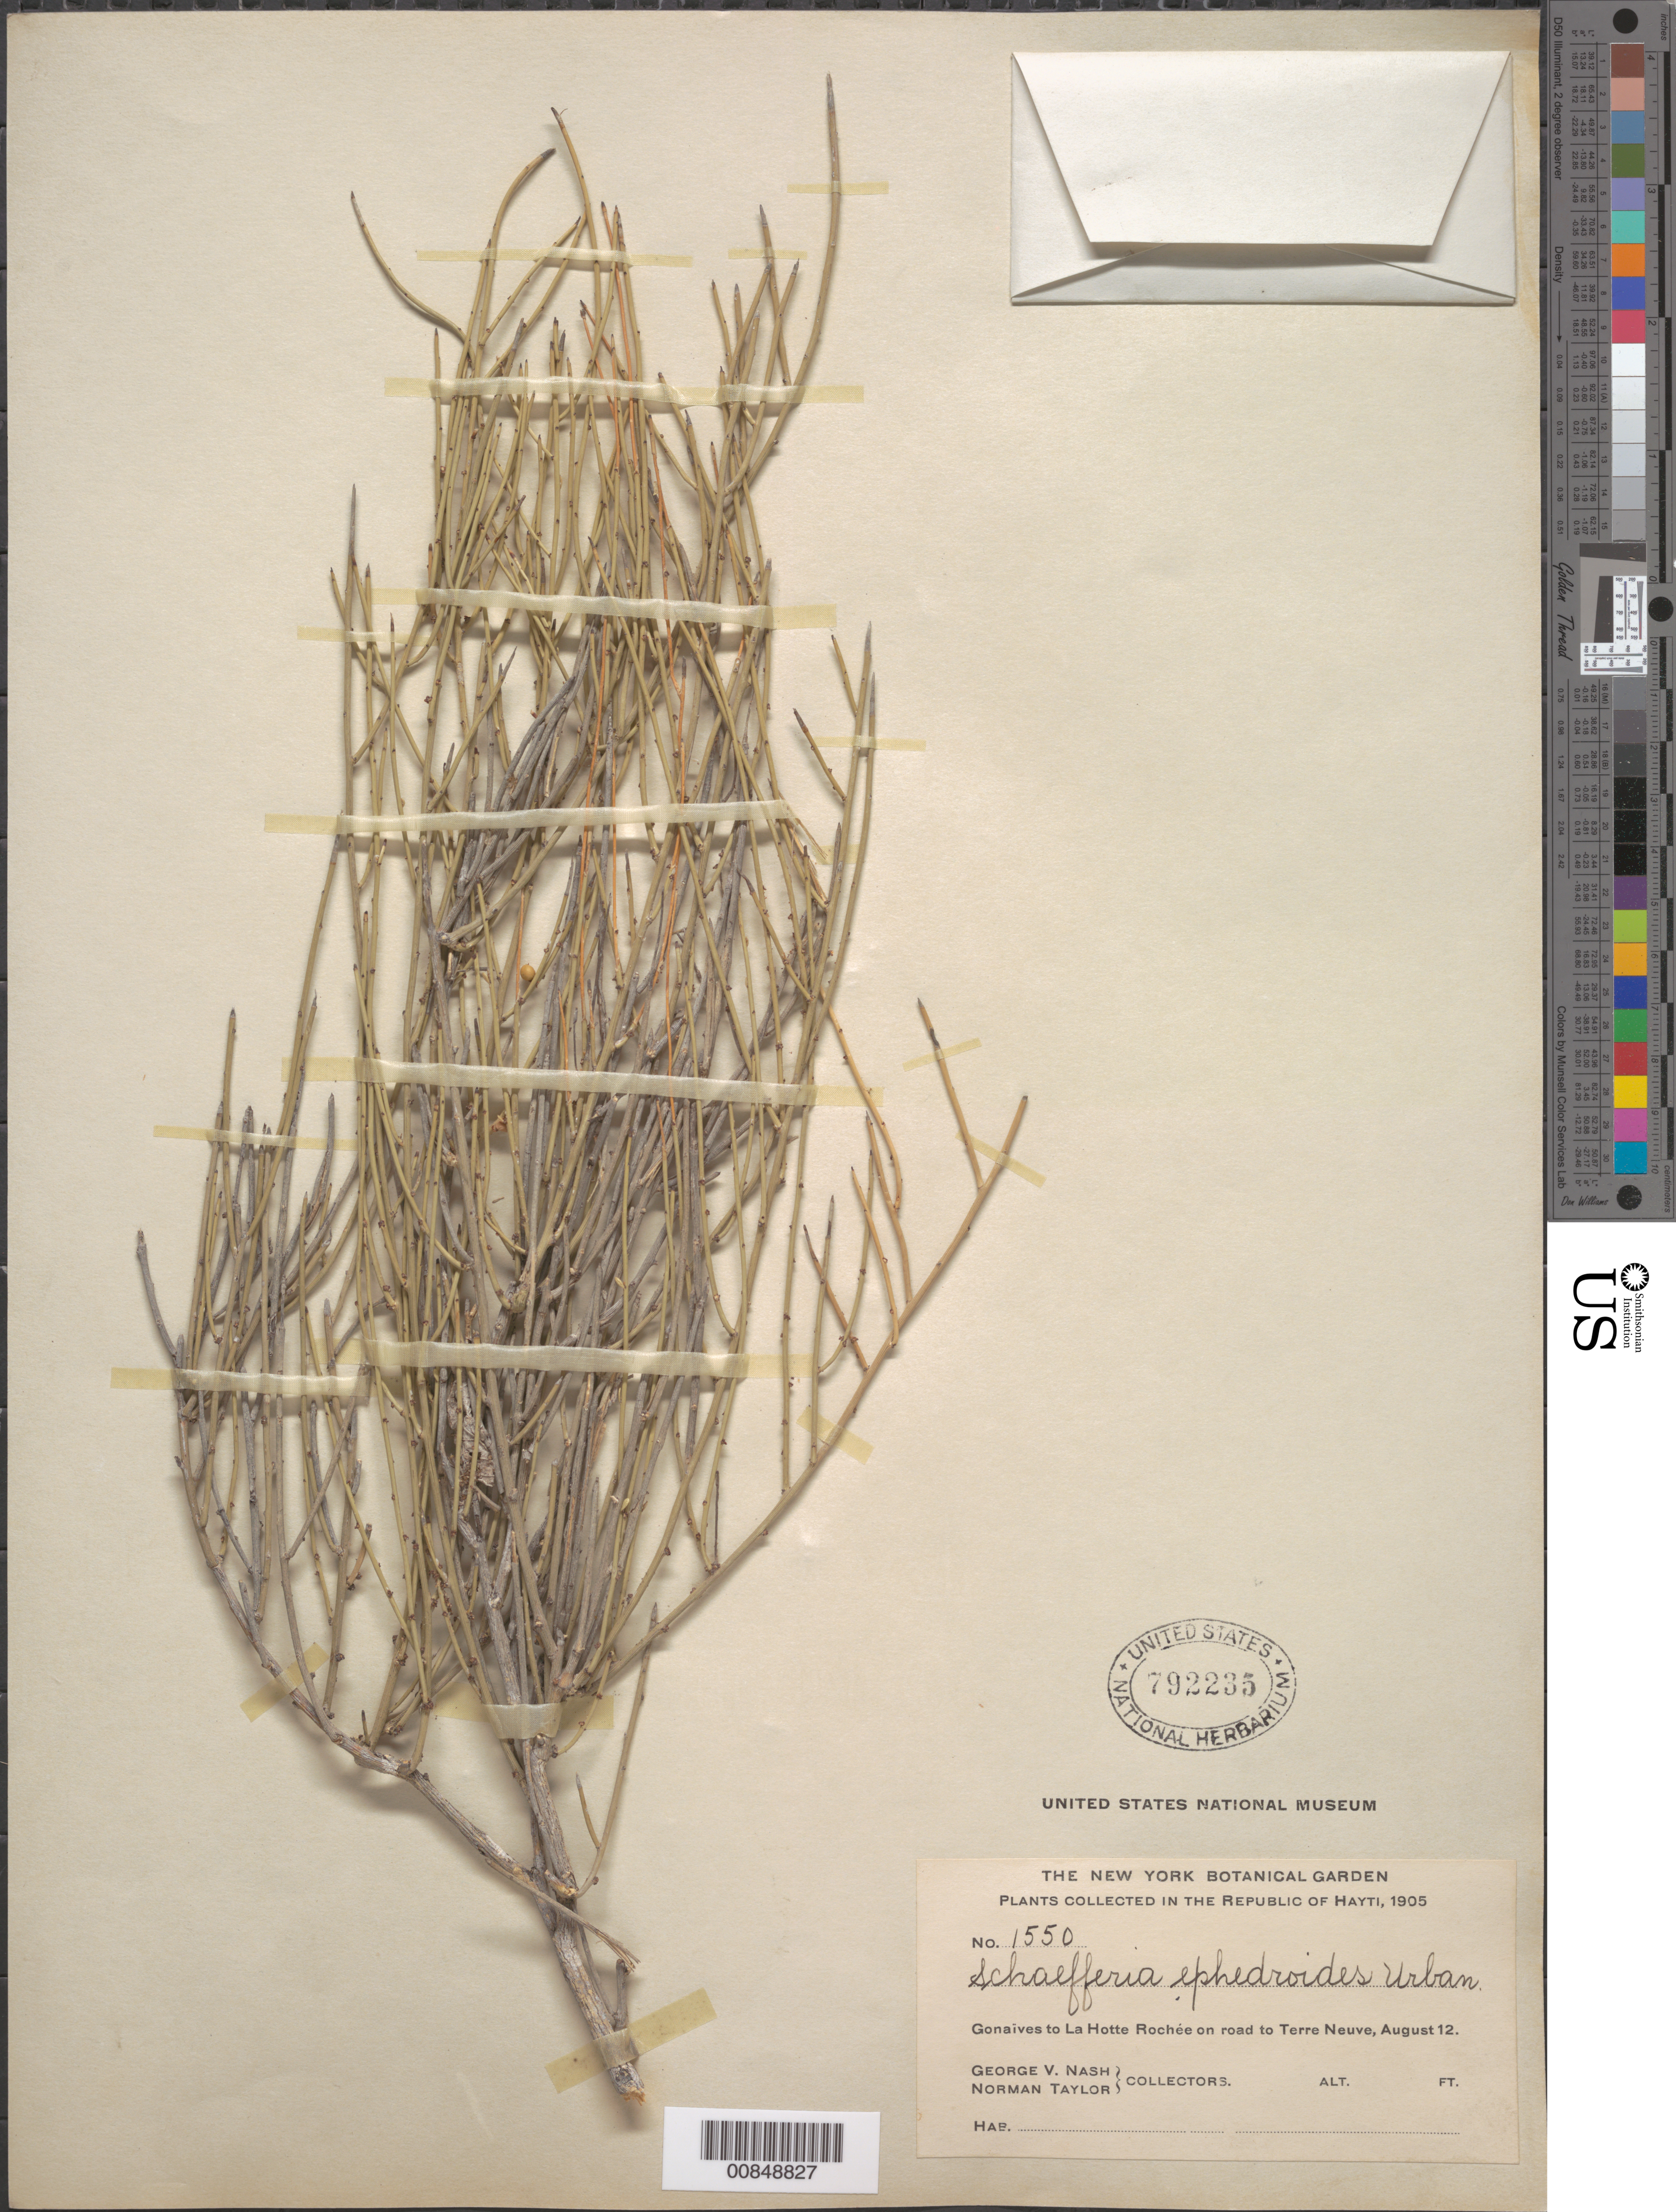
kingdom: Plantae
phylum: Tracheophyta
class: Magnoliopsida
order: Celastrales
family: Celastraceae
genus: Schaefferia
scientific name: Schaefferia ephedroides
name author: Urb.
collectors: G. V. Nash & N. Taylor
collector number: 1550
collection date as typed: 12 Aug 1905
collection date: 1905-08-12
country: Haiti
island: Hispaniola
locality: Gonaïves to La Hotte Rochée on road to Terre Neuve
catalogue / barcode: US 792235